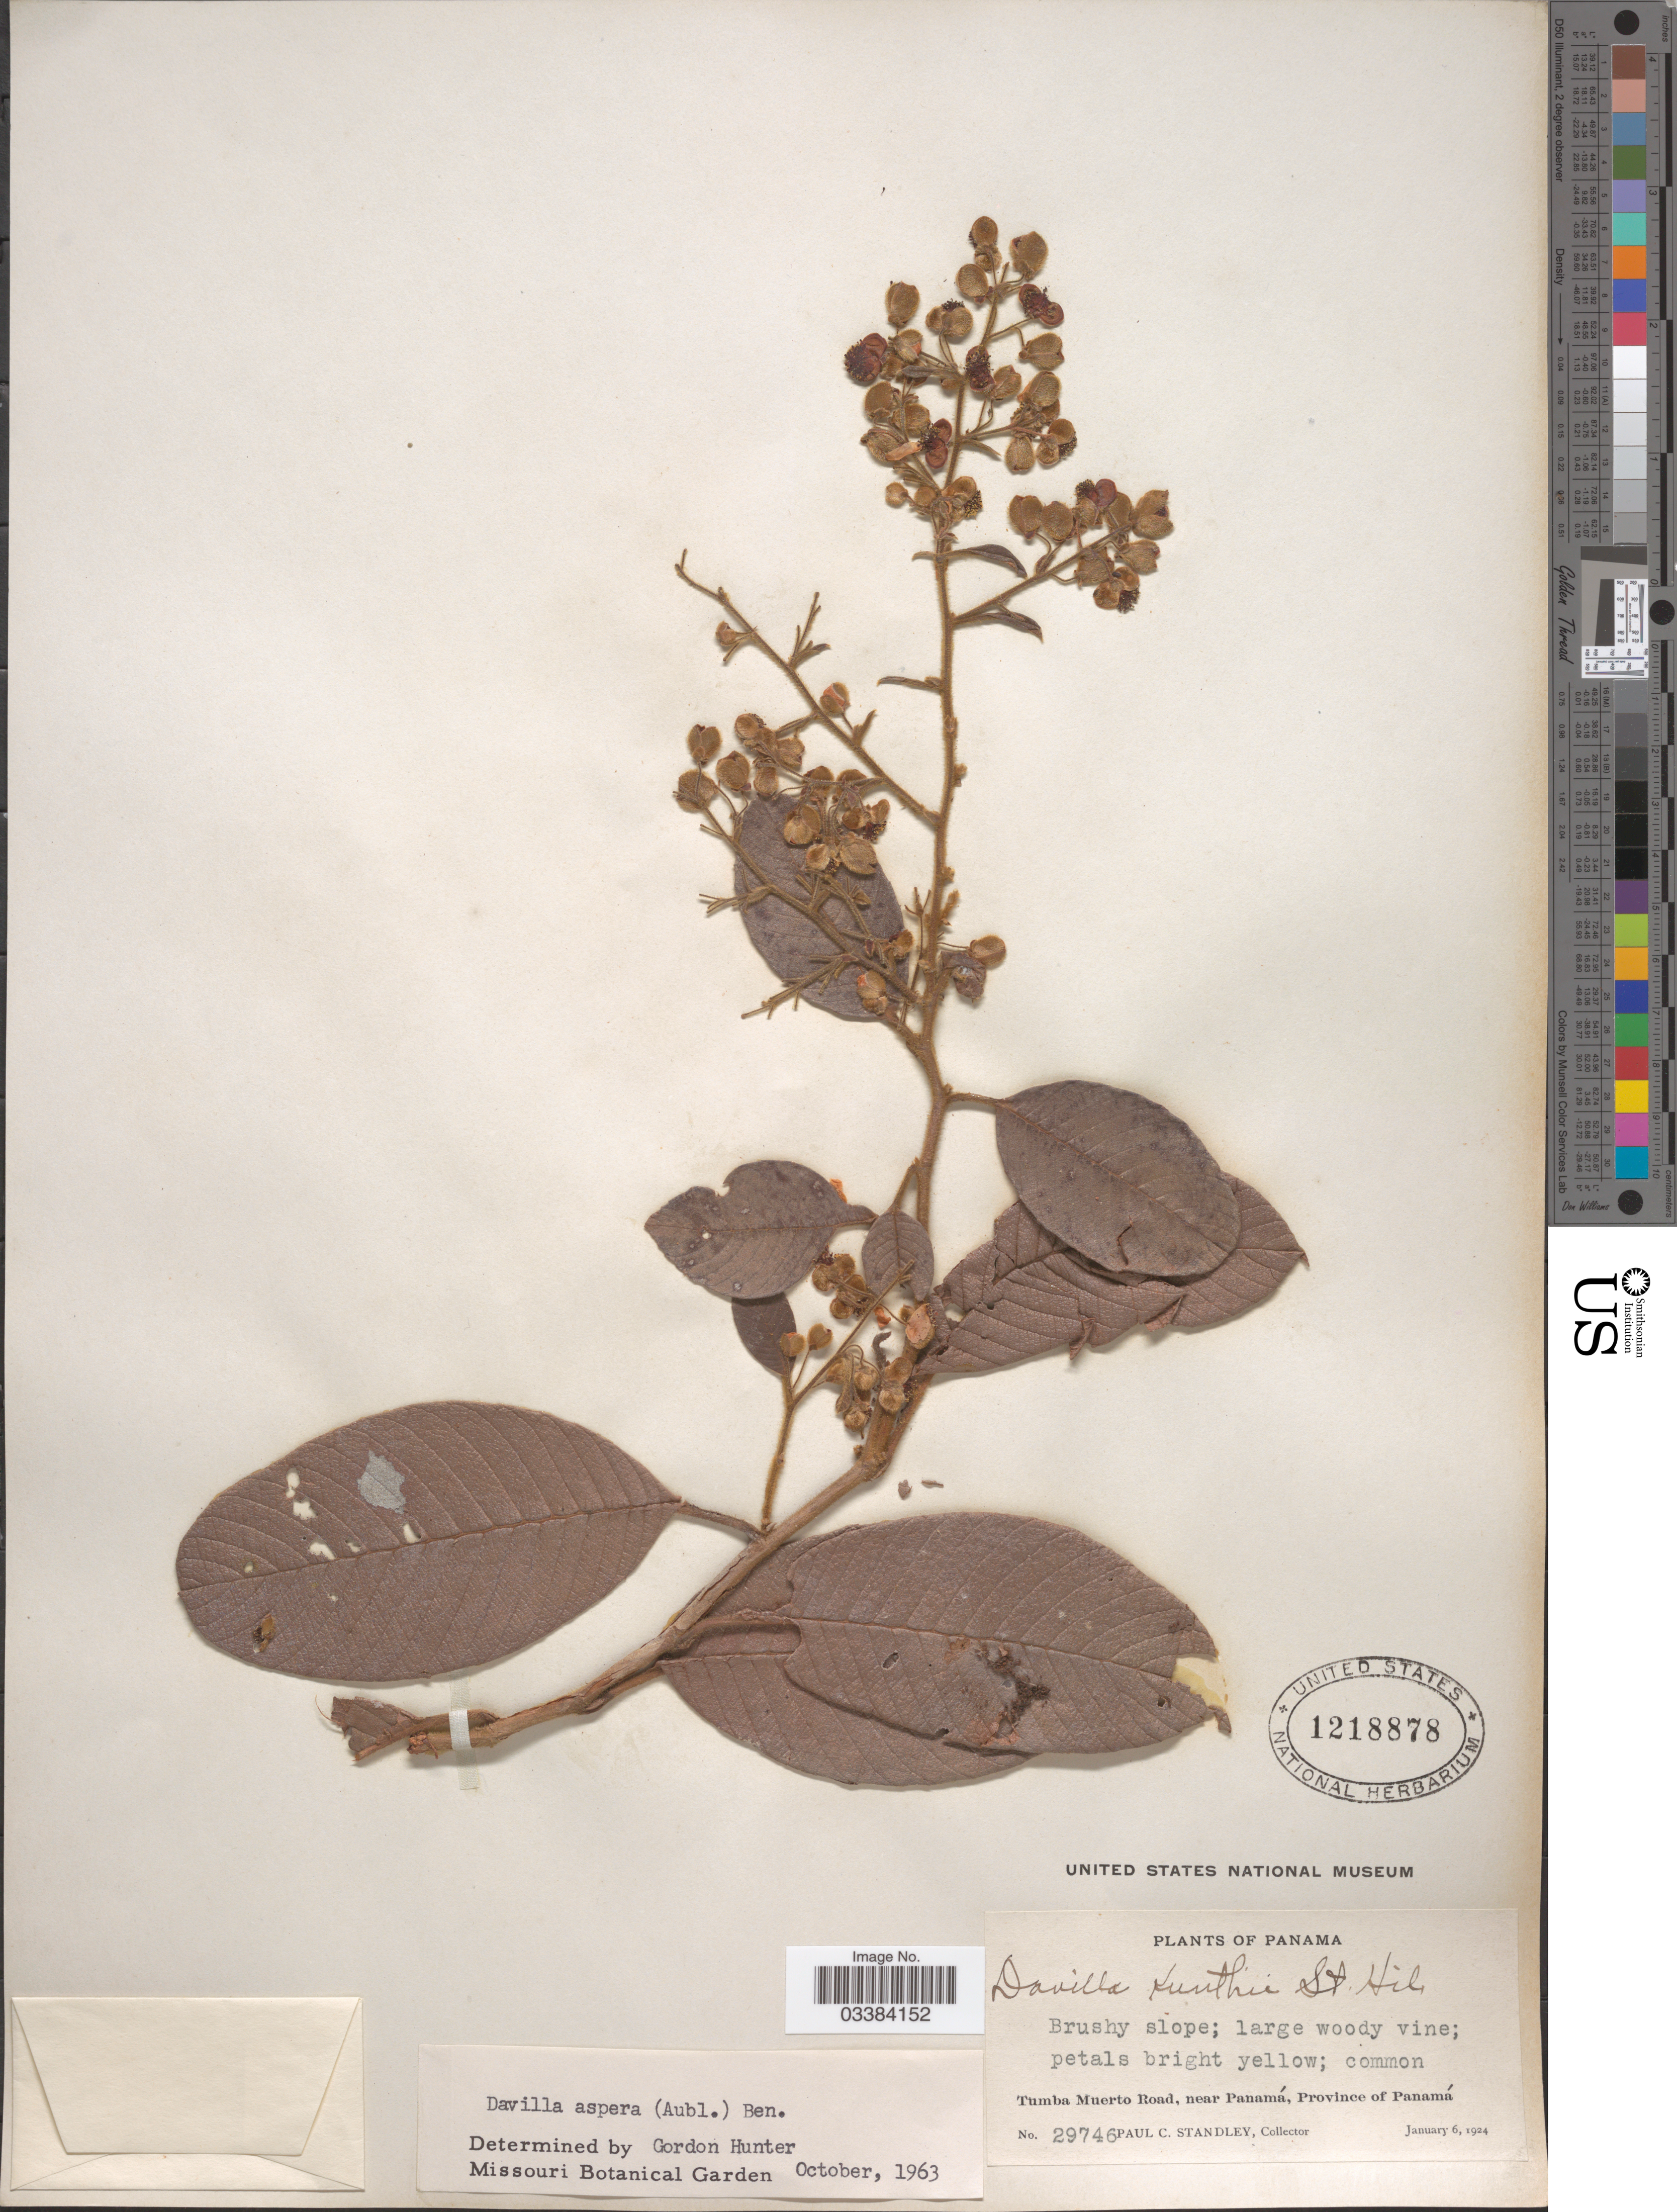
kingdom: Plantae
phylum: Tracheophyta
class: Magnoliopsida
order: Dilleniales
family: Dilleniaceae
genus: Davilla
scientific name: Davilla kunthii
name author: A. St.-Hil.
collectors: P. C. Standley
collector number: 29746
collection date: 1924-01-06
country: Panama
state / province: Panamá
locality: Tumba Muerto Road, near Panamá.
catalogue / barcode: US 1218878